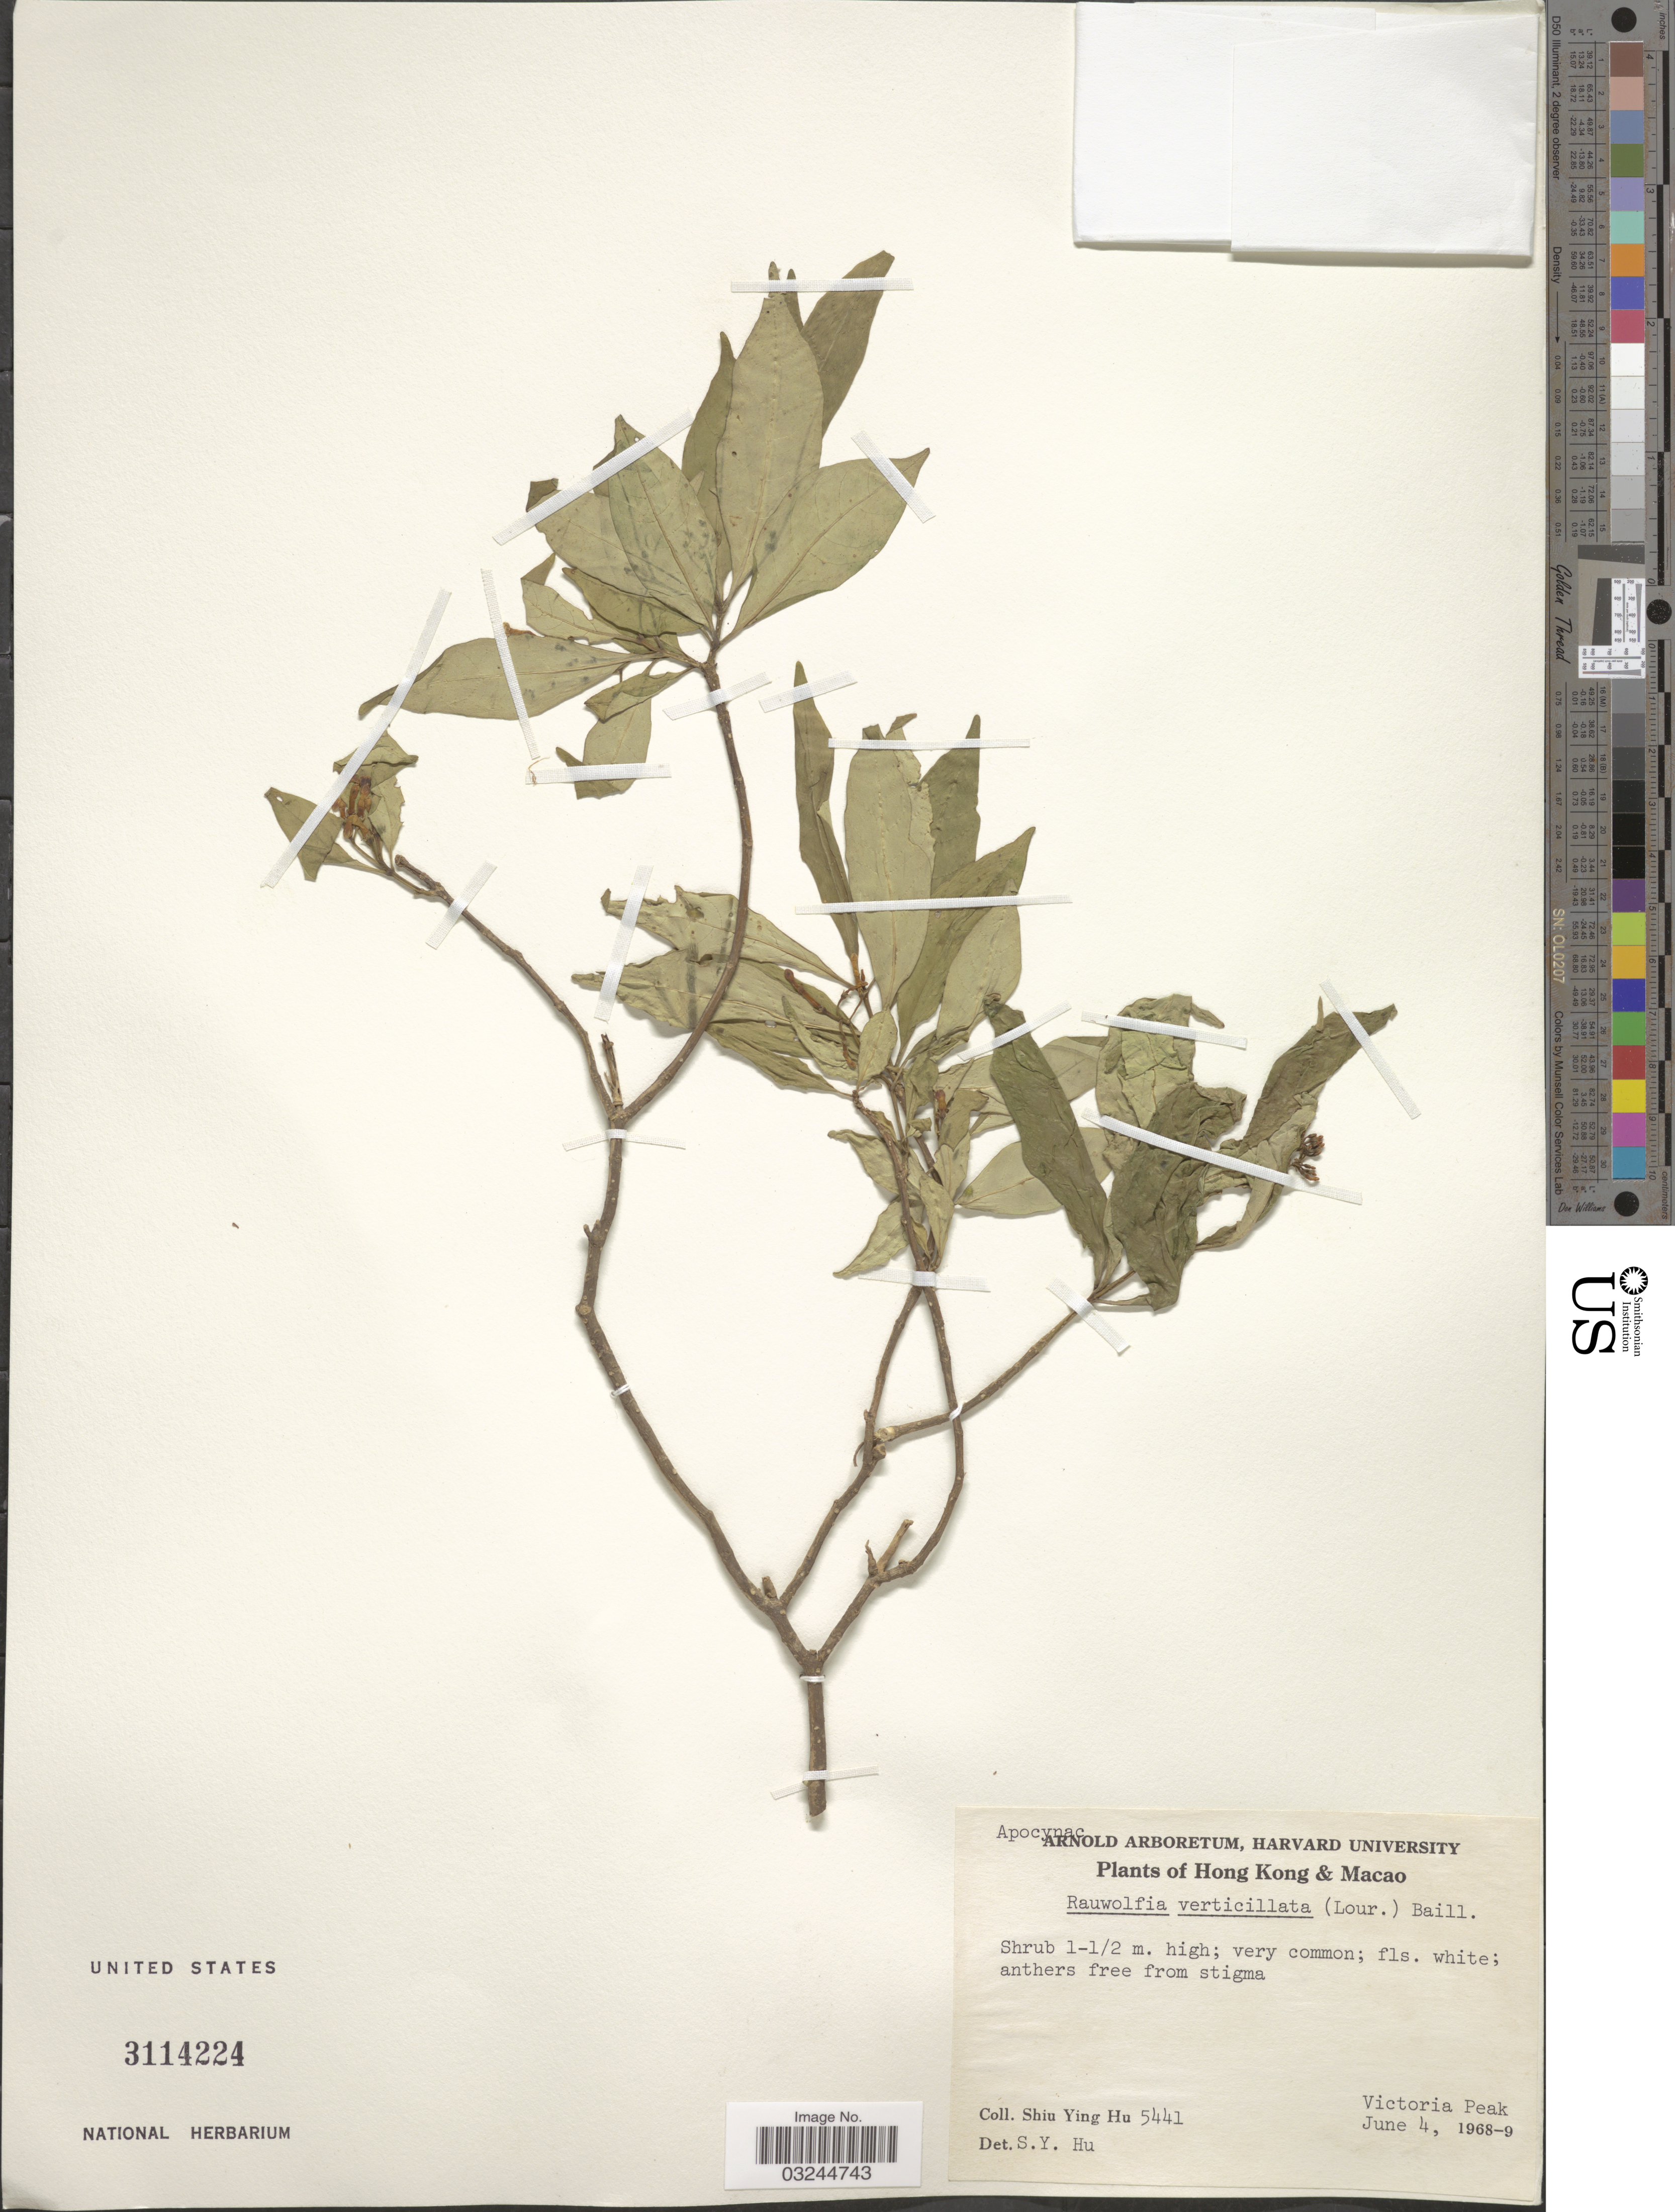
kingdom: Plantae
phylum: Tracheophyta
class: Magnoliopsida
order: Gentianales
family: Apocynaceae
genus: Rauvolfia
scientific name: Rauvolfia verticillata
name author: (Lour.) Baill.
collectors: S. Y. Hu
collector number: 5441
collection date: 1968-06-04/1969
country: China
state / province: Hong Kong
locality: Macao. Victoria Peak.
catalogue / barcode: US 3114224